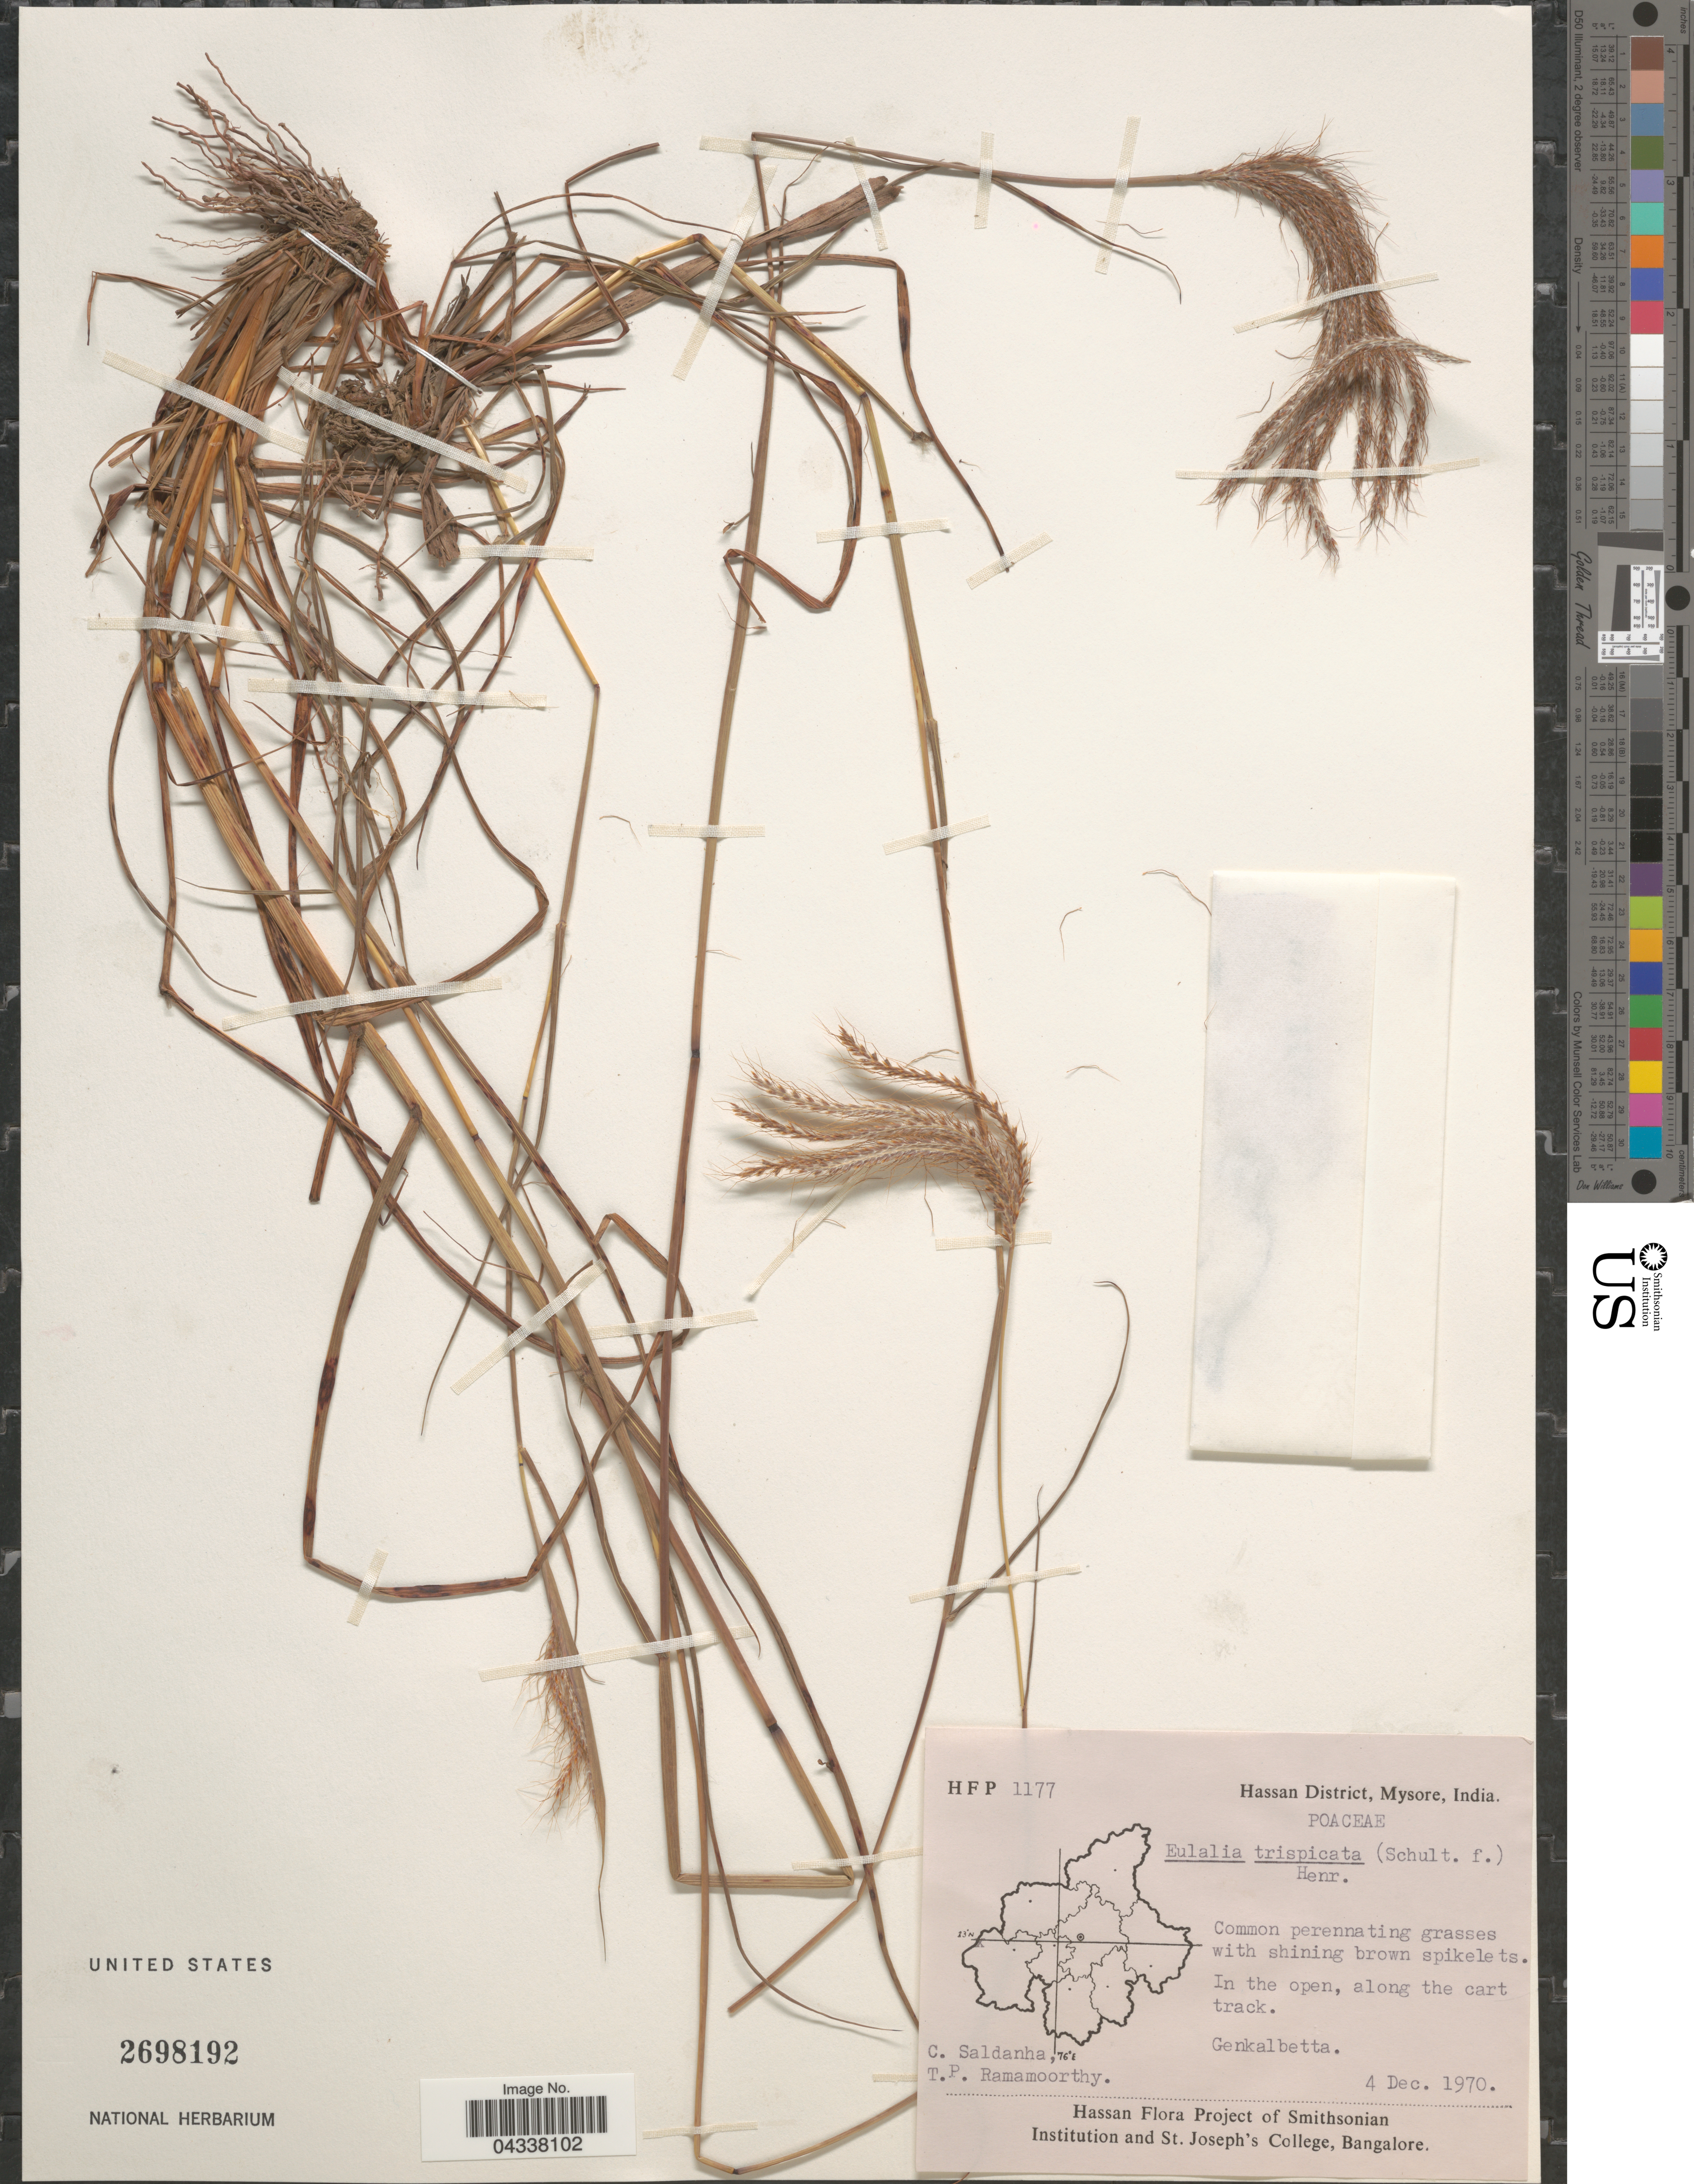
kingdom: Plantae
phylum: Tracheophyta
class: Liliopsida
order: Poales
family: Poaceae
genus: Pseudopogonatherum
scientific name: Pseudopogonatherum trispicatum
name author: (Schult.) Ohwi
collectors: C. Saldanha & T. P. Ramamoorthy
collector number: HFP 1177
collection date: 1970-12-04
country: India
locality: Hassan District, Mysore. Genkalbetta.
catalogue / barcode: US 2698192